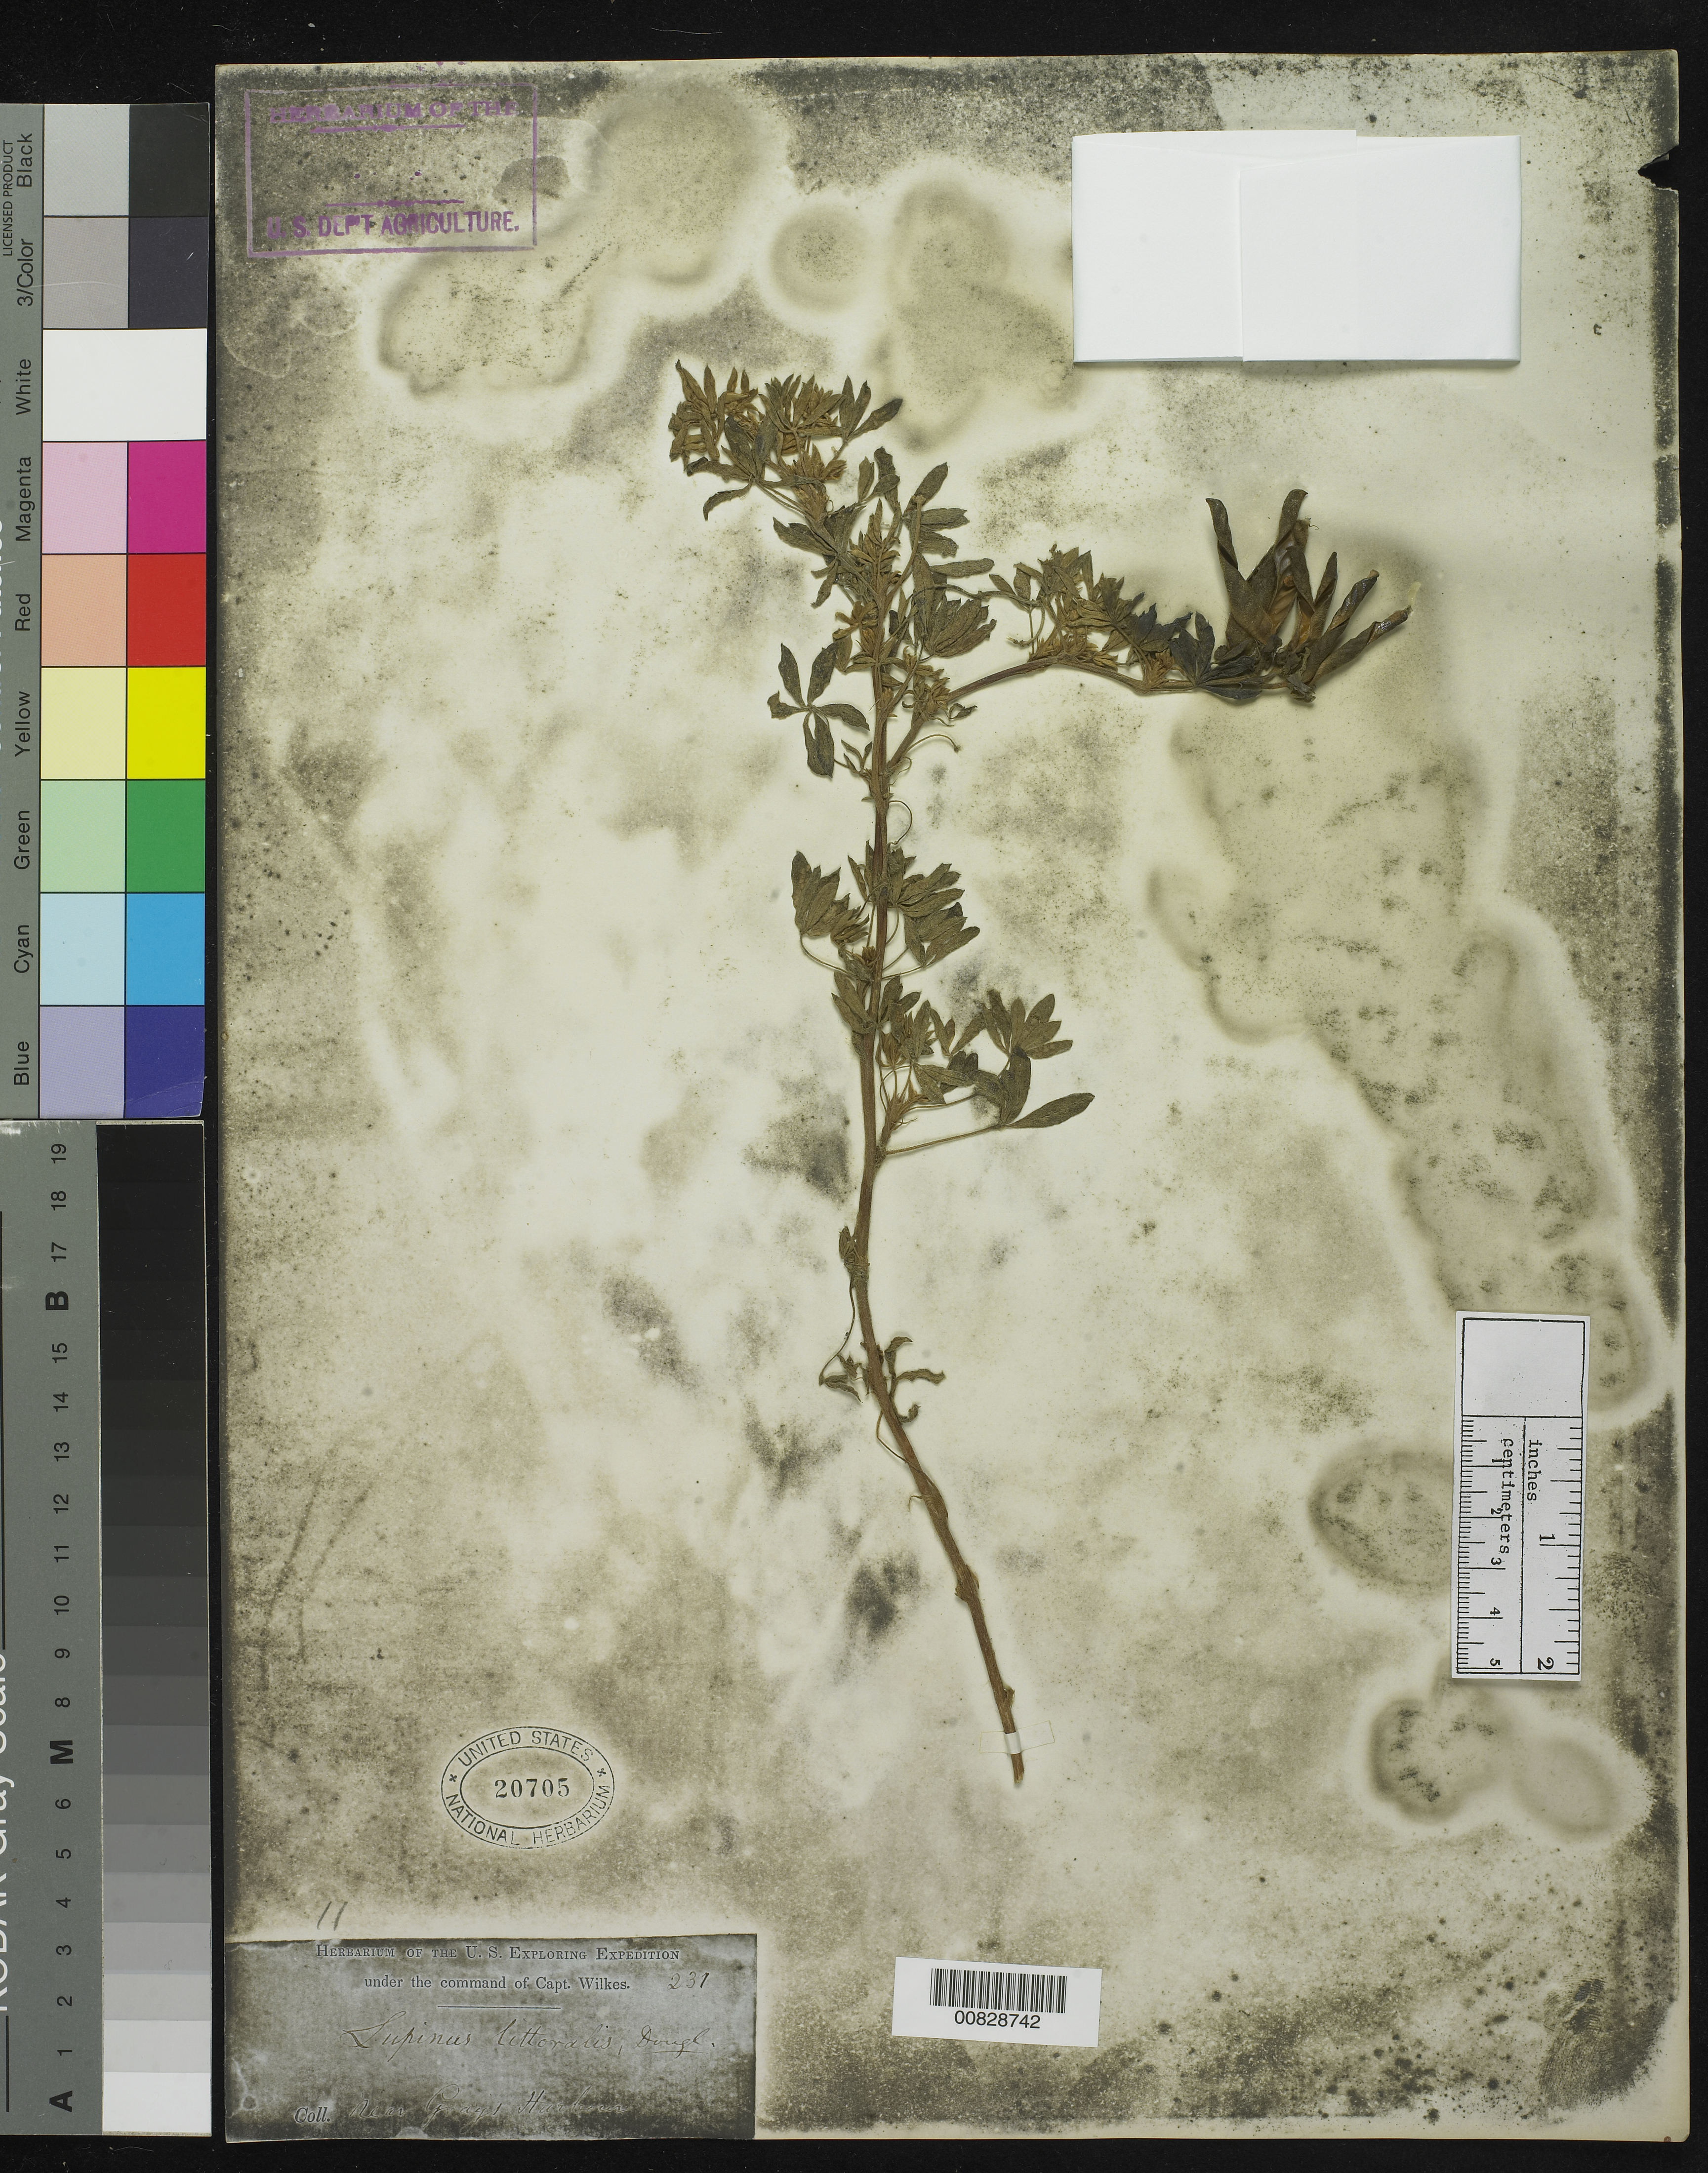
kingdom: Plantae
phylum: Tracheophyta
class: Magnoliopsida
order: Fabales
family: Fabaceae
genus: Lupinus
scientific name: Lupinus littoralis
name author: Douglas ex Lindl.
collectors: Wilkes Explor. Exped.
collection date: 1838/1842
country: United States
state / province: Washington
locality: Near Gray's Harbour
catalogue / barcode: US 20705